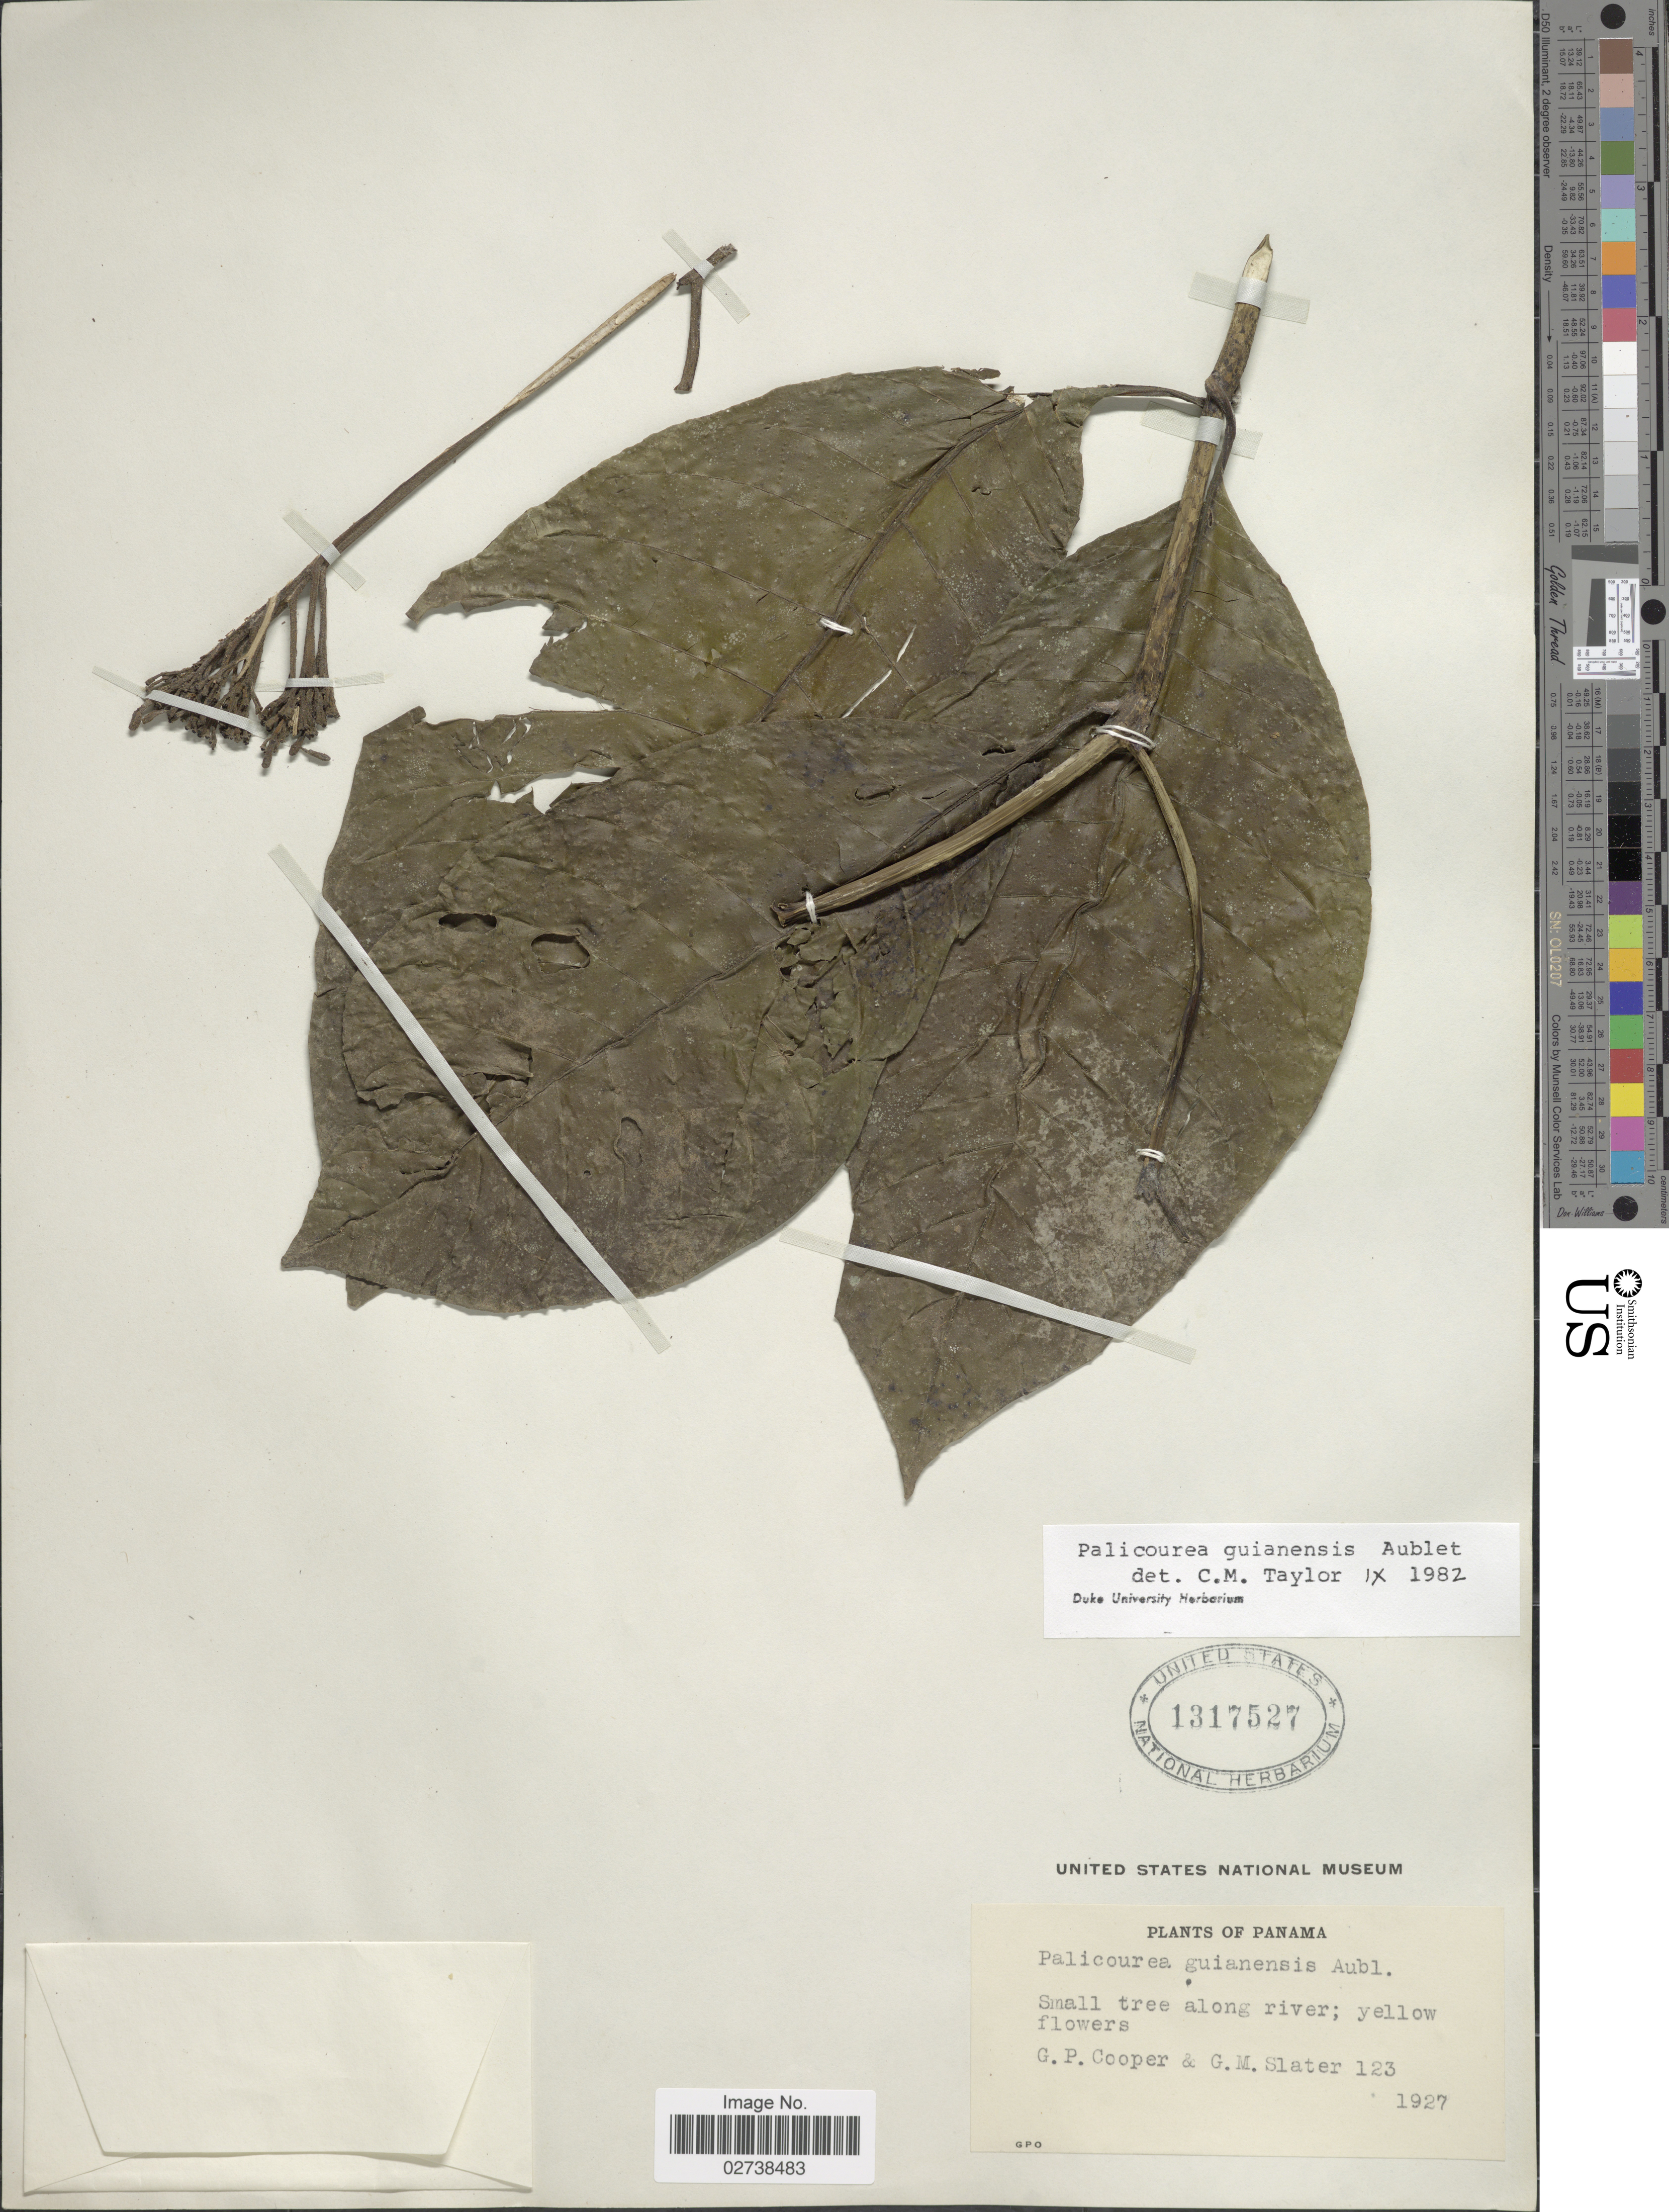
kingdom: Plantae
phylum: Tracheophyta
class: Magnoliopsida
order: Gentianales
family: Rubiaceae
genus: Palicourea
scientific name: Palicourea guianensis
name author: Aubl.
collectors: G. Cooper & G. Slater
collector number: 123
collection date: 1927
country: Panama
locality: Small tree along river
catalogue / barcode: US 1317527